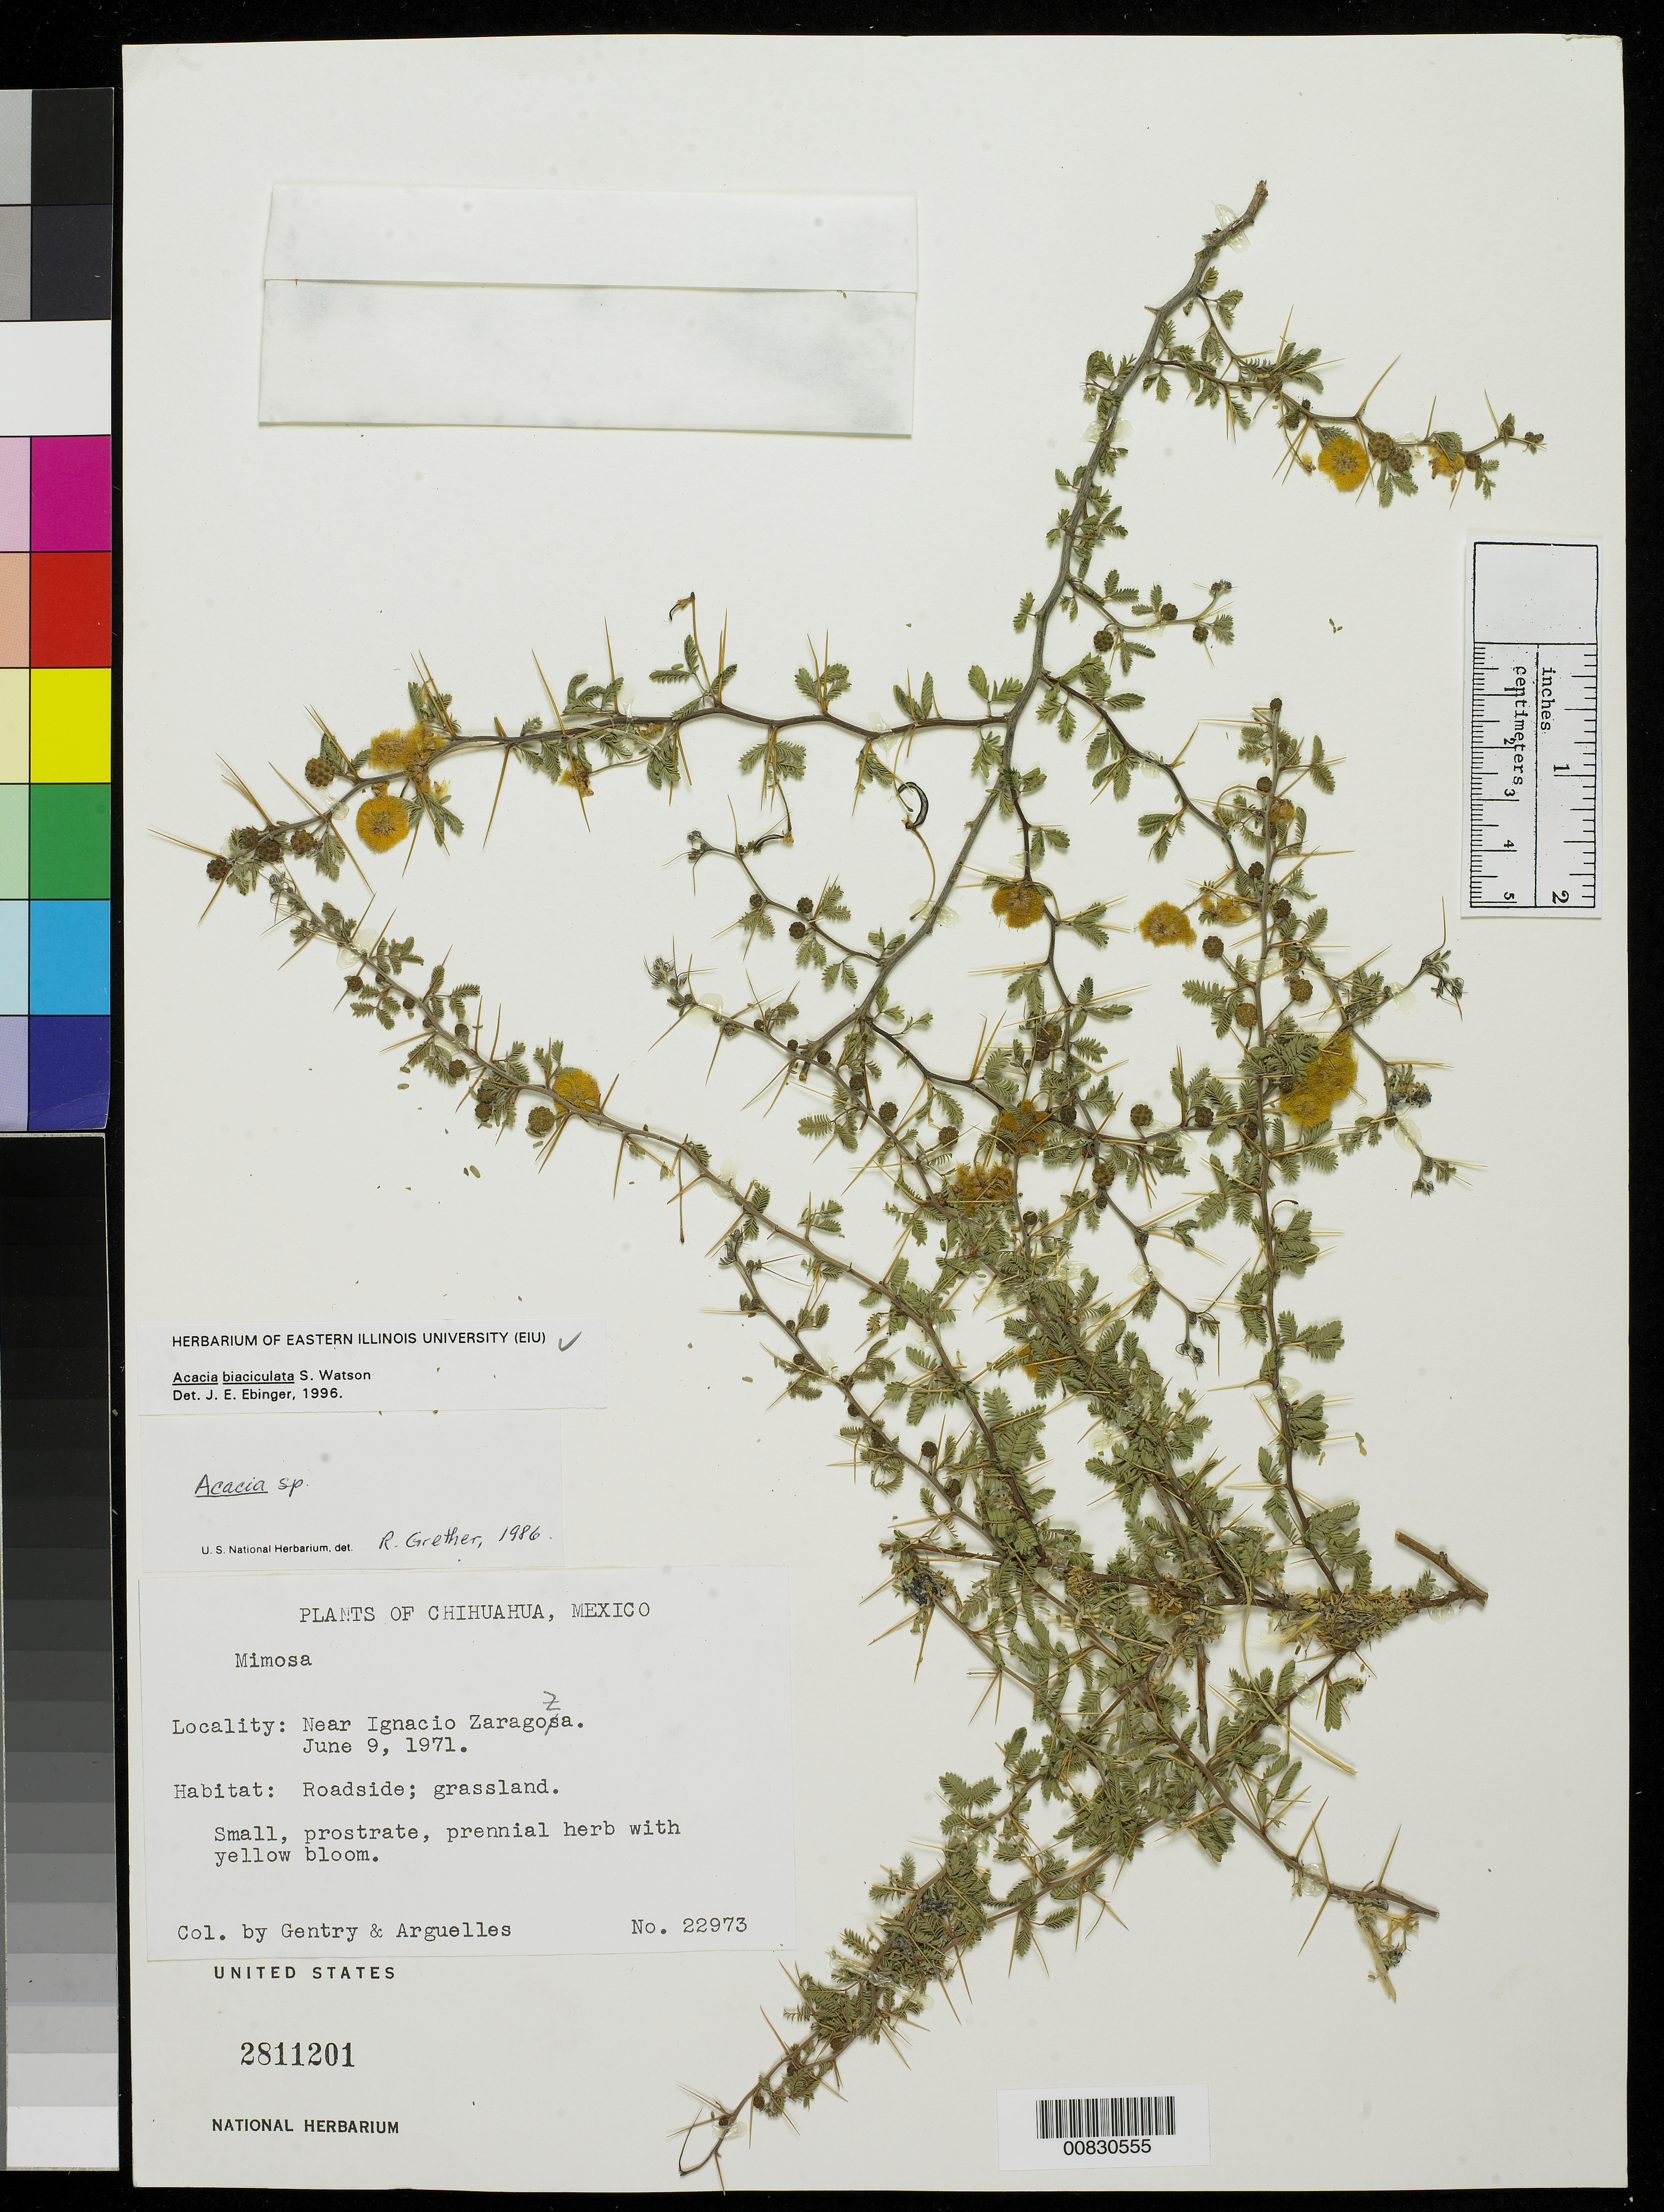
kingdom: Plantae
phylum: Tracheophyta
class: Magnoliopsida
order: Fabales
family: Fabaceae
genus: Vachellia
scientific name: Vachellia biaciculata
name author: (S. Watson) Seigler & Ebinger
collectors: Gentry, -- & Arguelles, --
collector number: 22973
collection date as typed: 09 Jun 1971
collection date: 1971-06-09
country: Mexico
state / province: Chihuahua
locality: Roadside, near Ignacio Zaragoza, Chihuahua.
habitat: Grassland.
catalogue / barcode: US 2811201